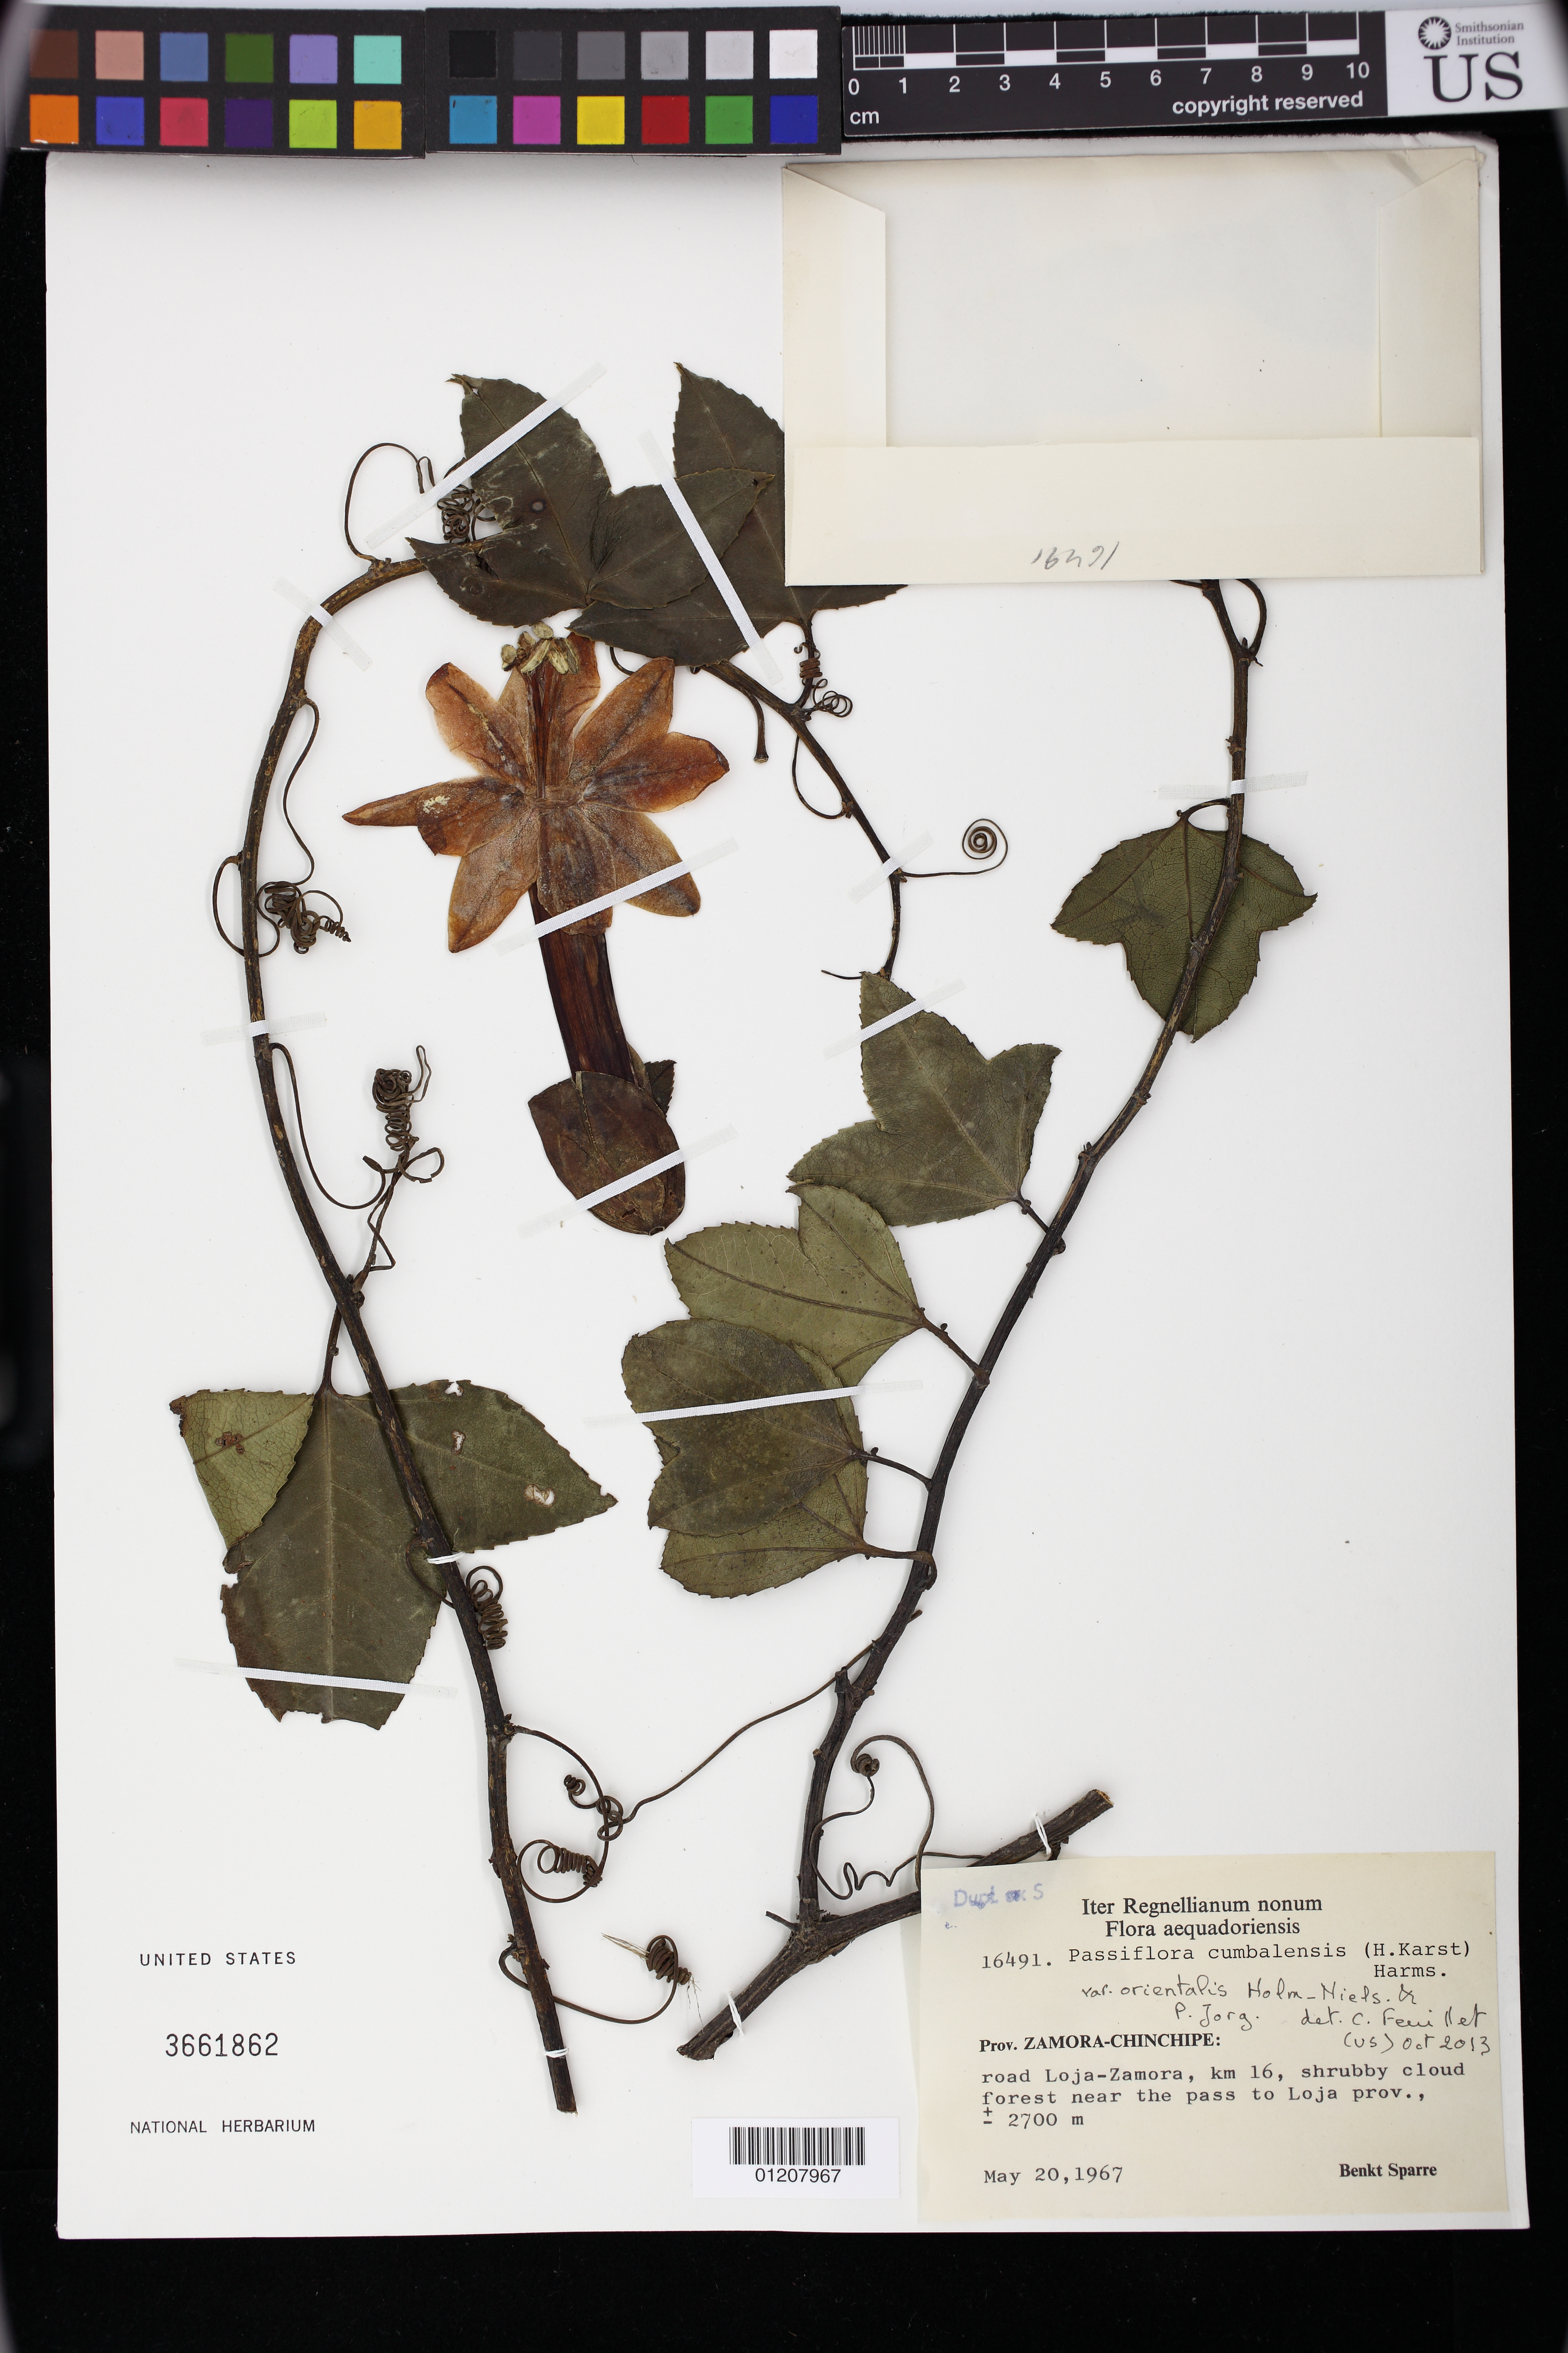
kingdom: Plantae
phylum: Tracheophyta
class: Magnoliopsida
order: Malpighiales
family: Passifloraceae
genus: Passiflora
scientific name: Passiflora cumbalensis var. orientalis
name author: Holm-Niels. & P. Jørg.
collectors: B. Sparre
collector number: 16491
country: Ecuador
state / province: Zamora-Chinchipe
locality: Road Loja-Zamora, near the pass to Loja Province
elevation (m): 2700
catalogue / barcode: US 3661862